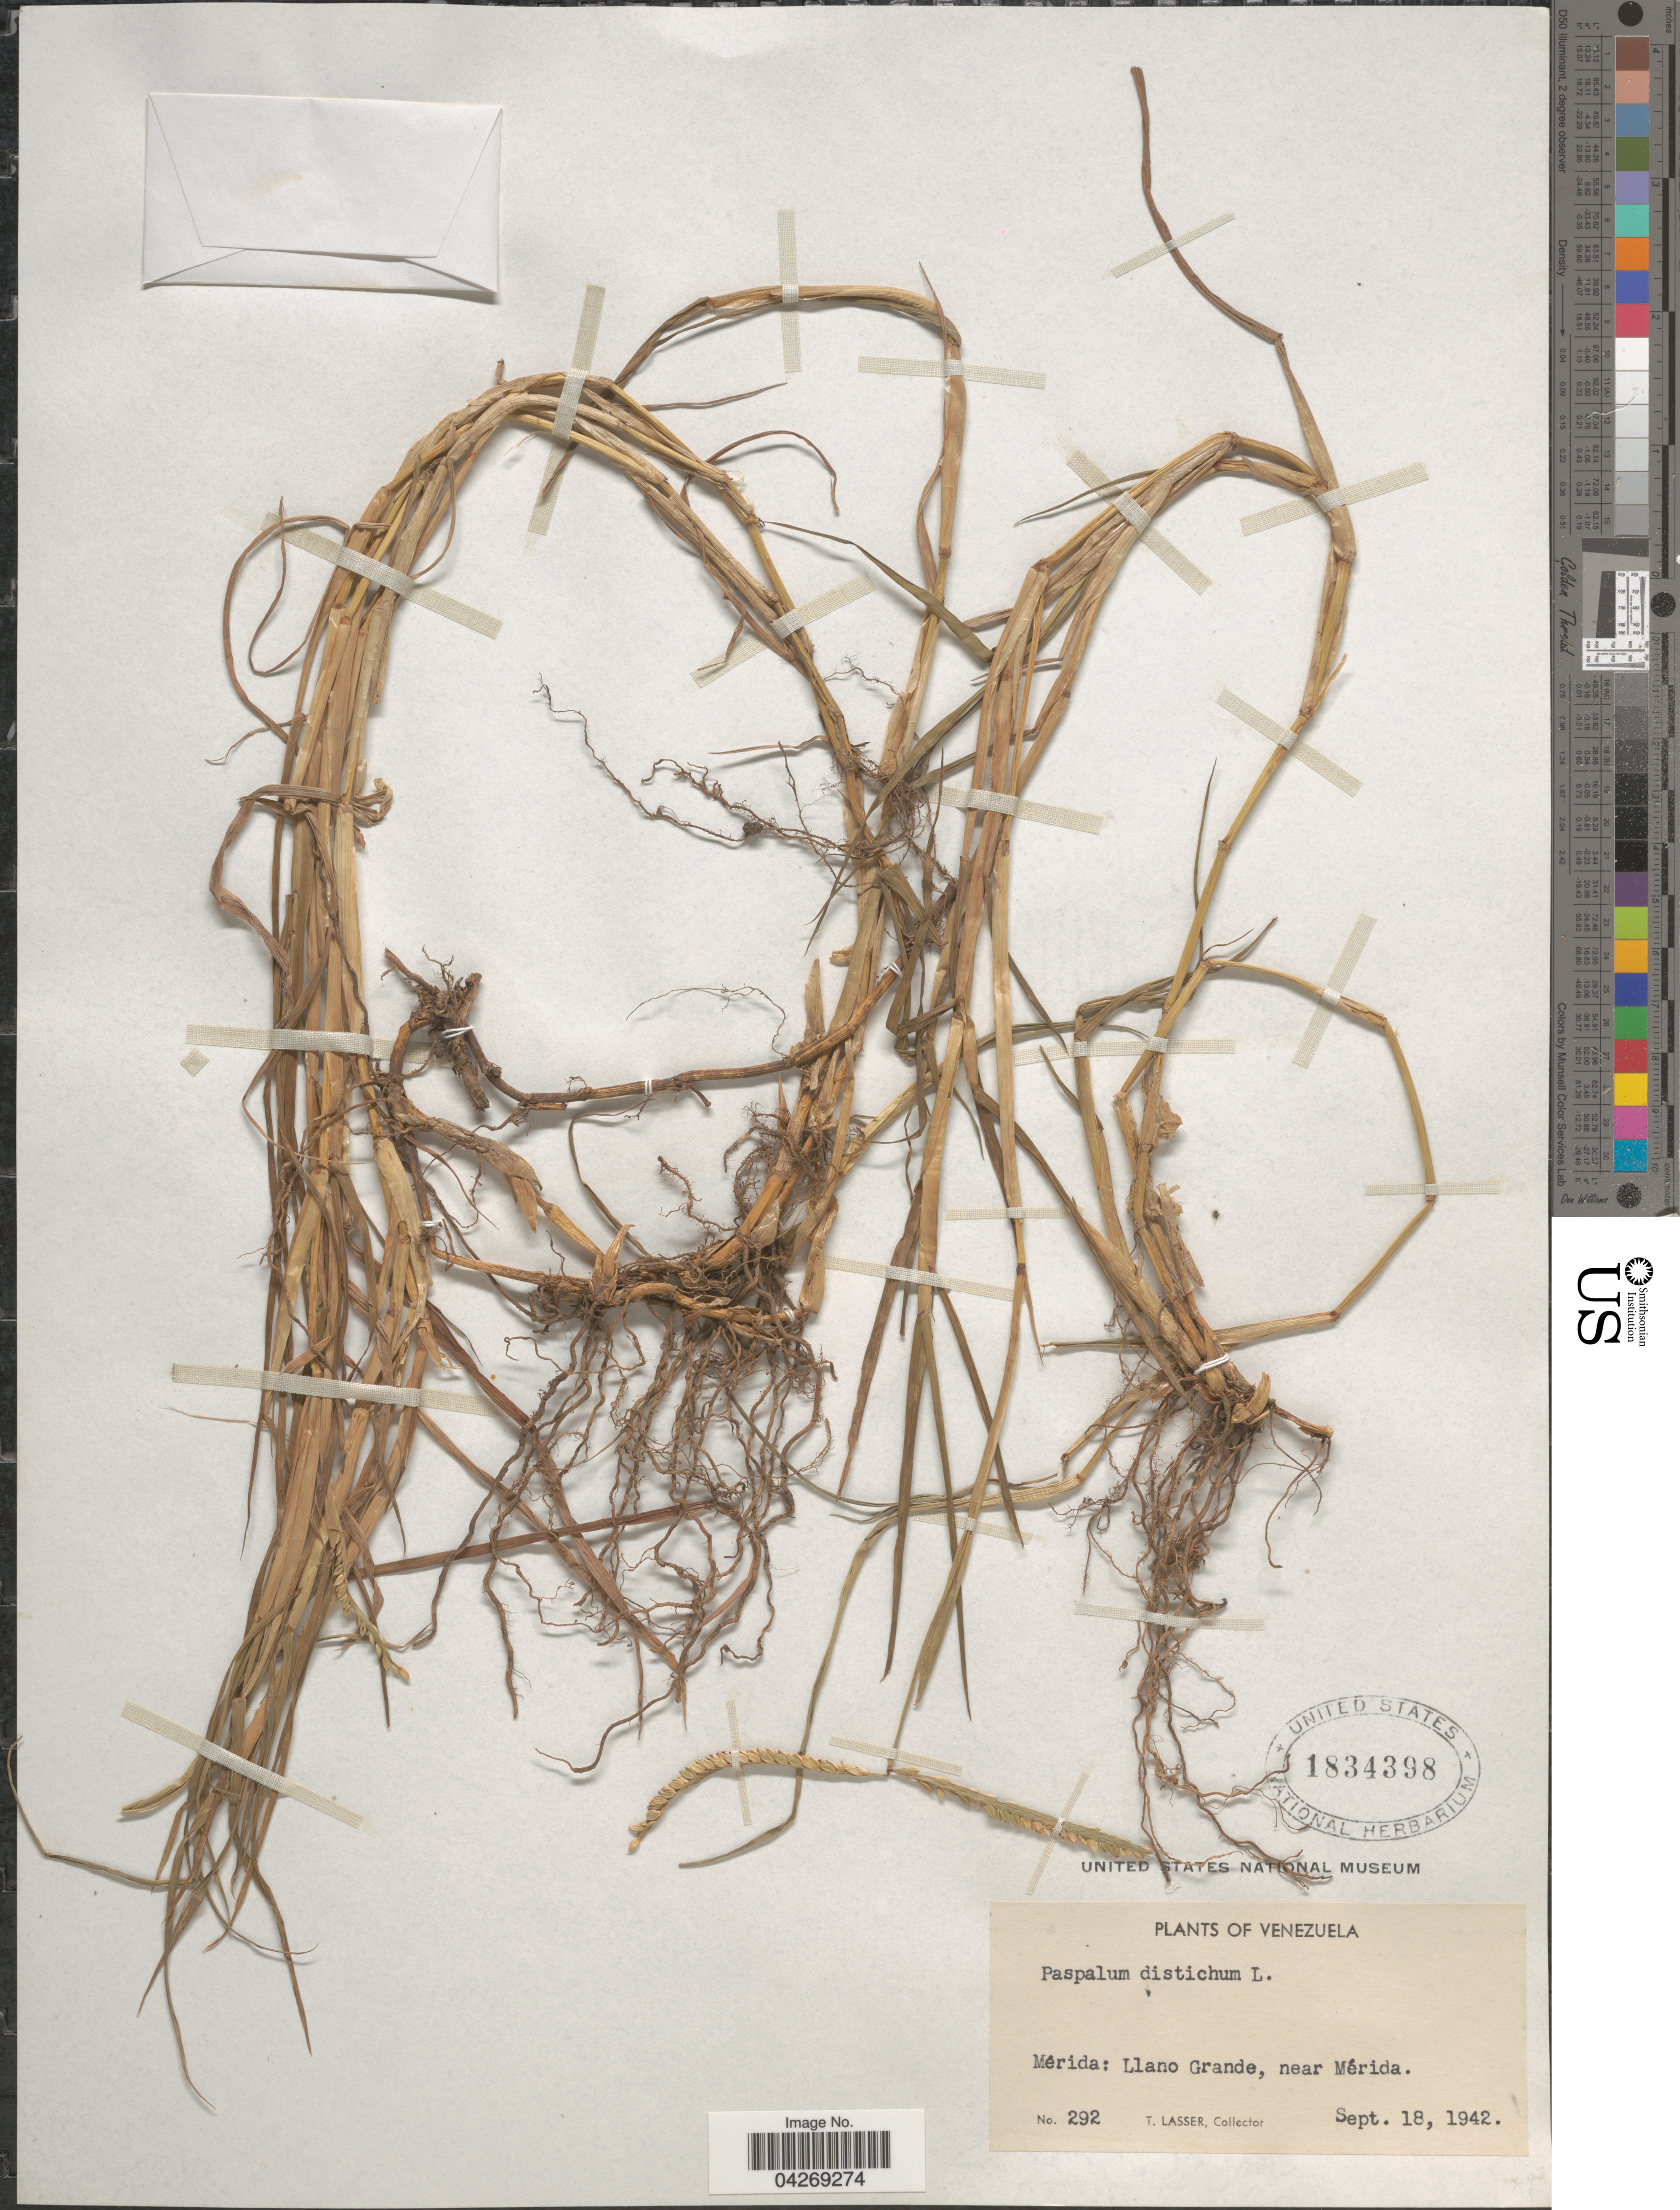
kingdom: Plantae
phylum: Tracheophyta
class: Liliopsida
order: Poales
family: Poaceae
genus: Paspalum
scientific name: Paspalum distichum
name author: L.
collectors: T. Lasser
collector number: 292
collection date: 1942-09-18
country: Venezuela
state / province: Merida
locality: Llano Grande, near Mérida.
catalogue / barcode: US 1834398